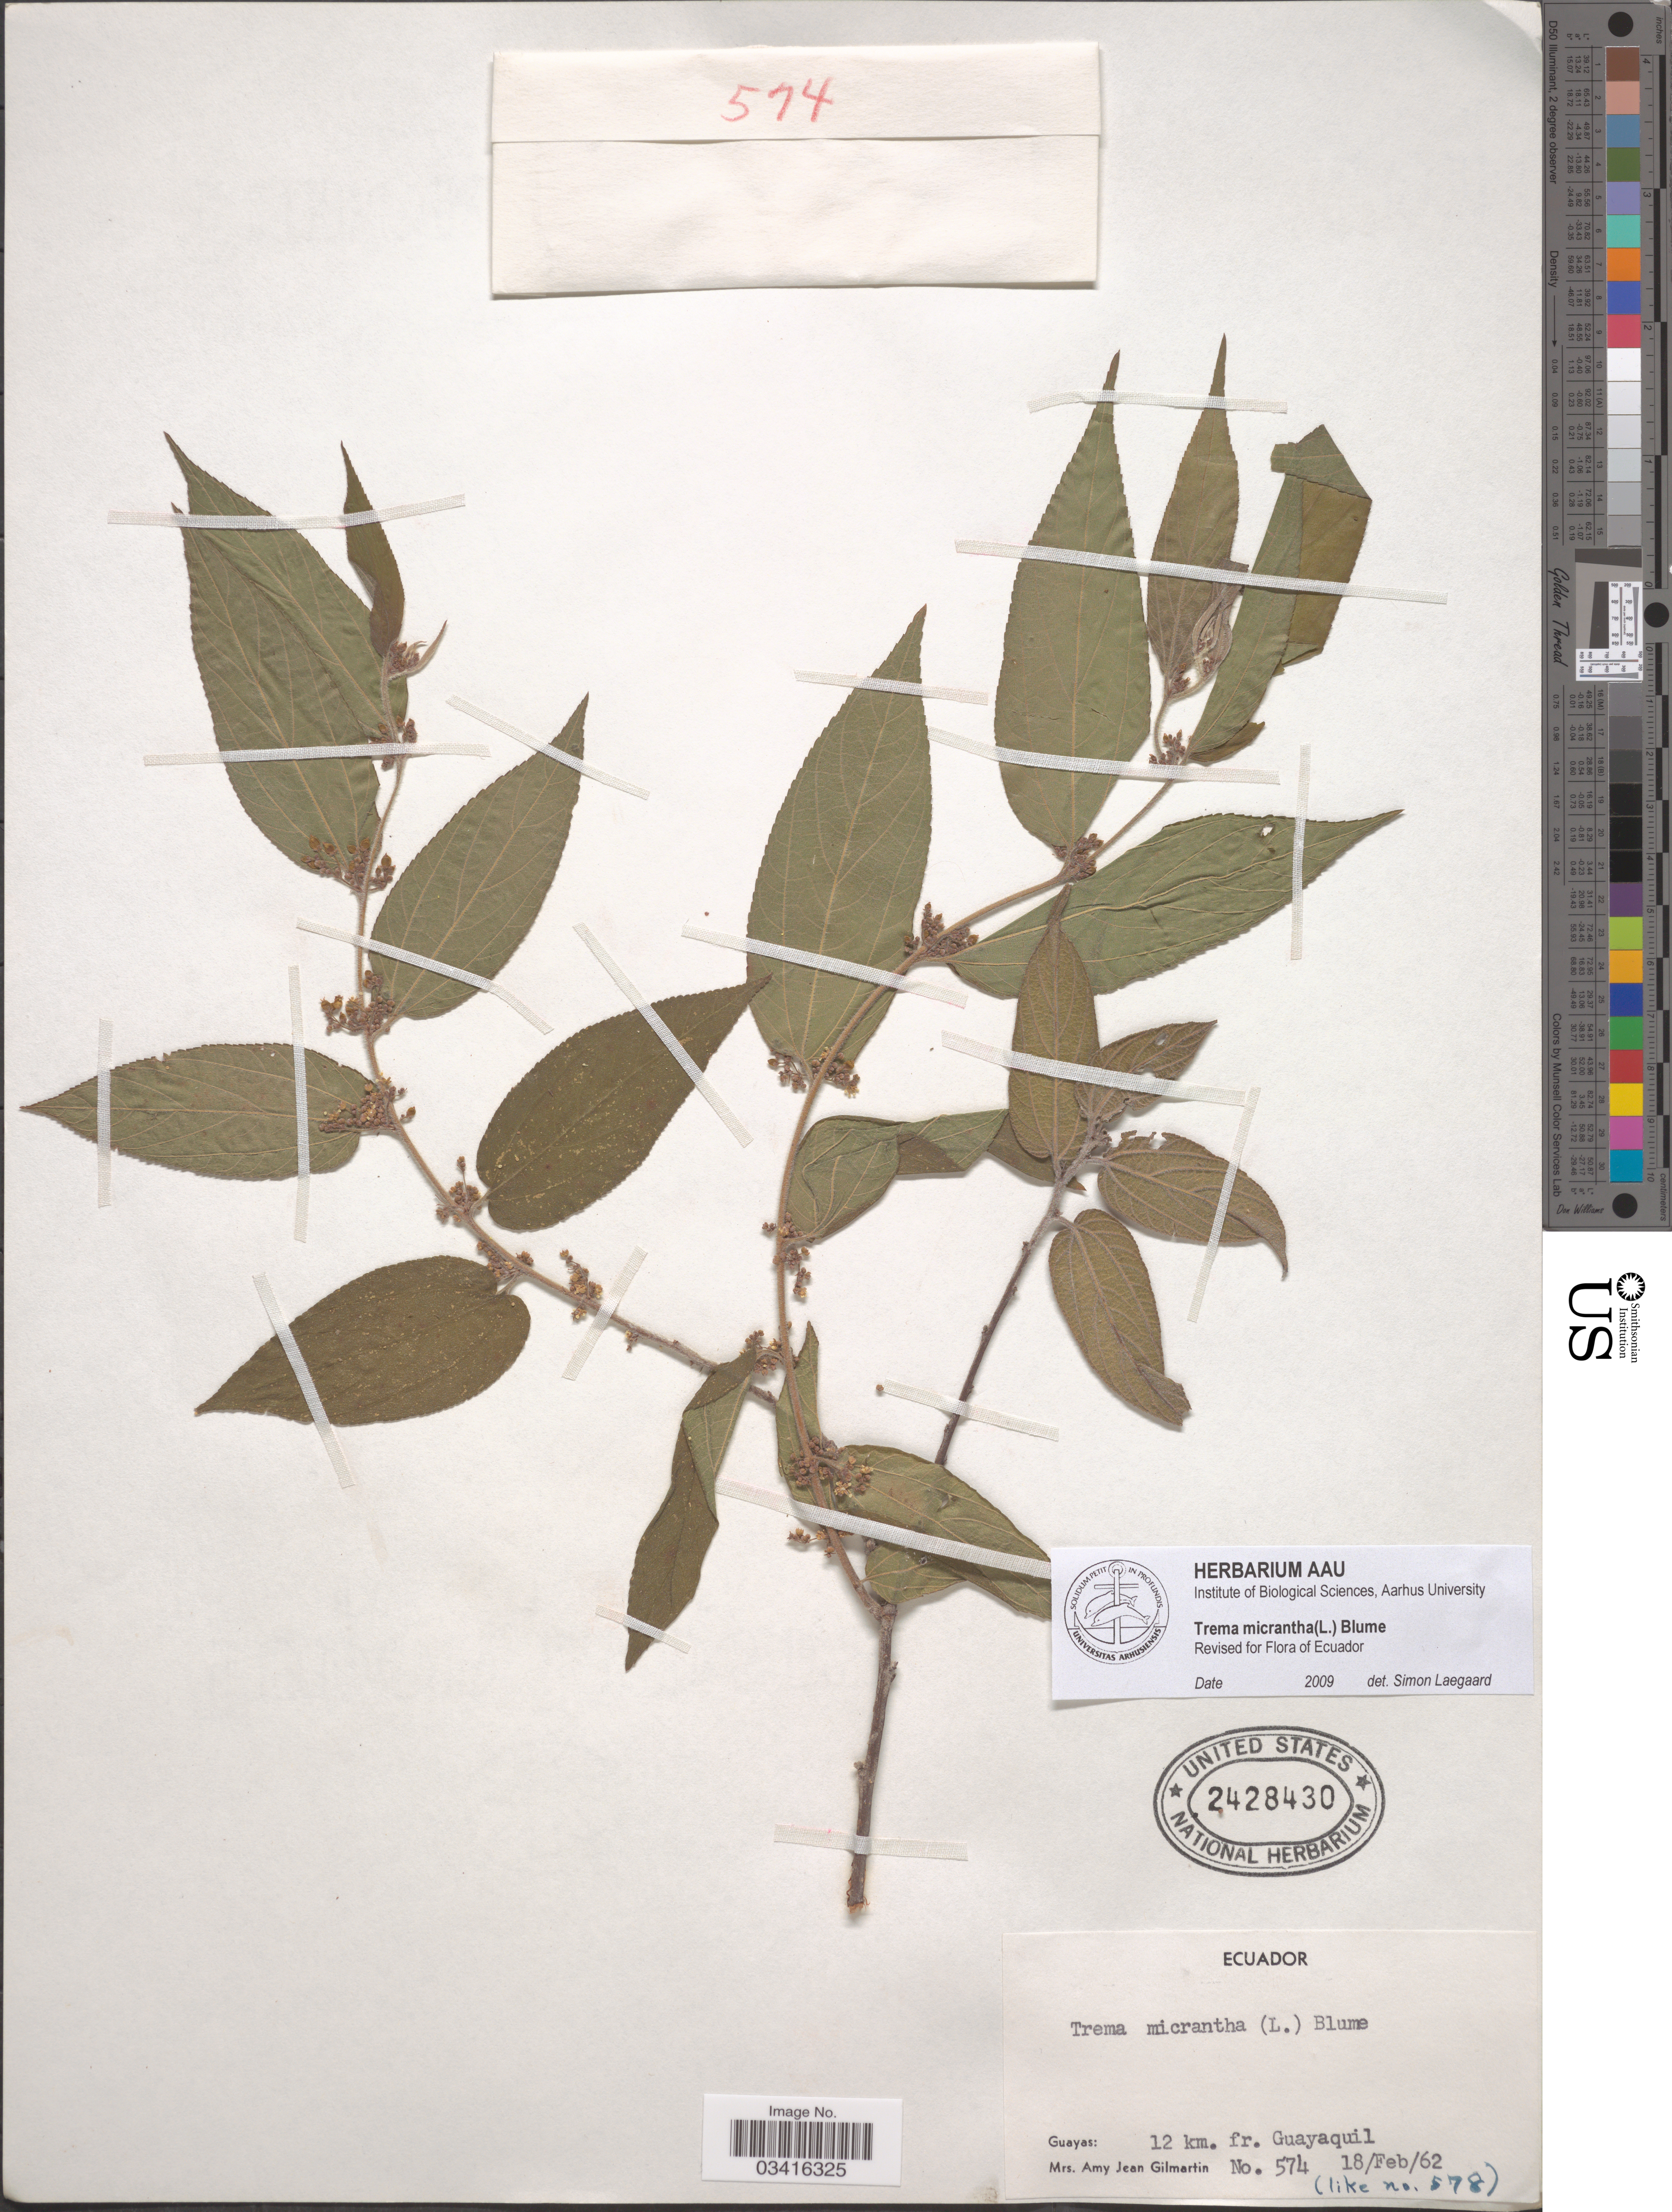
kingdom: Plantae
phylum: Tracheophyta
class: Magnoliopsida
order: Rosales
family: Cannabaceae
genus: Trema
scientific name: Trema micranthum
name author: (L.) Blume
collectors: A. Gilmartin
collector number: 574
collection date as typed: Transcribed d/m/y: 18/2/62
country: Ecuador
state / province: Guayas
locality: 12 km. fr. Guayaquil.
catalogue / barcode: US 2428430